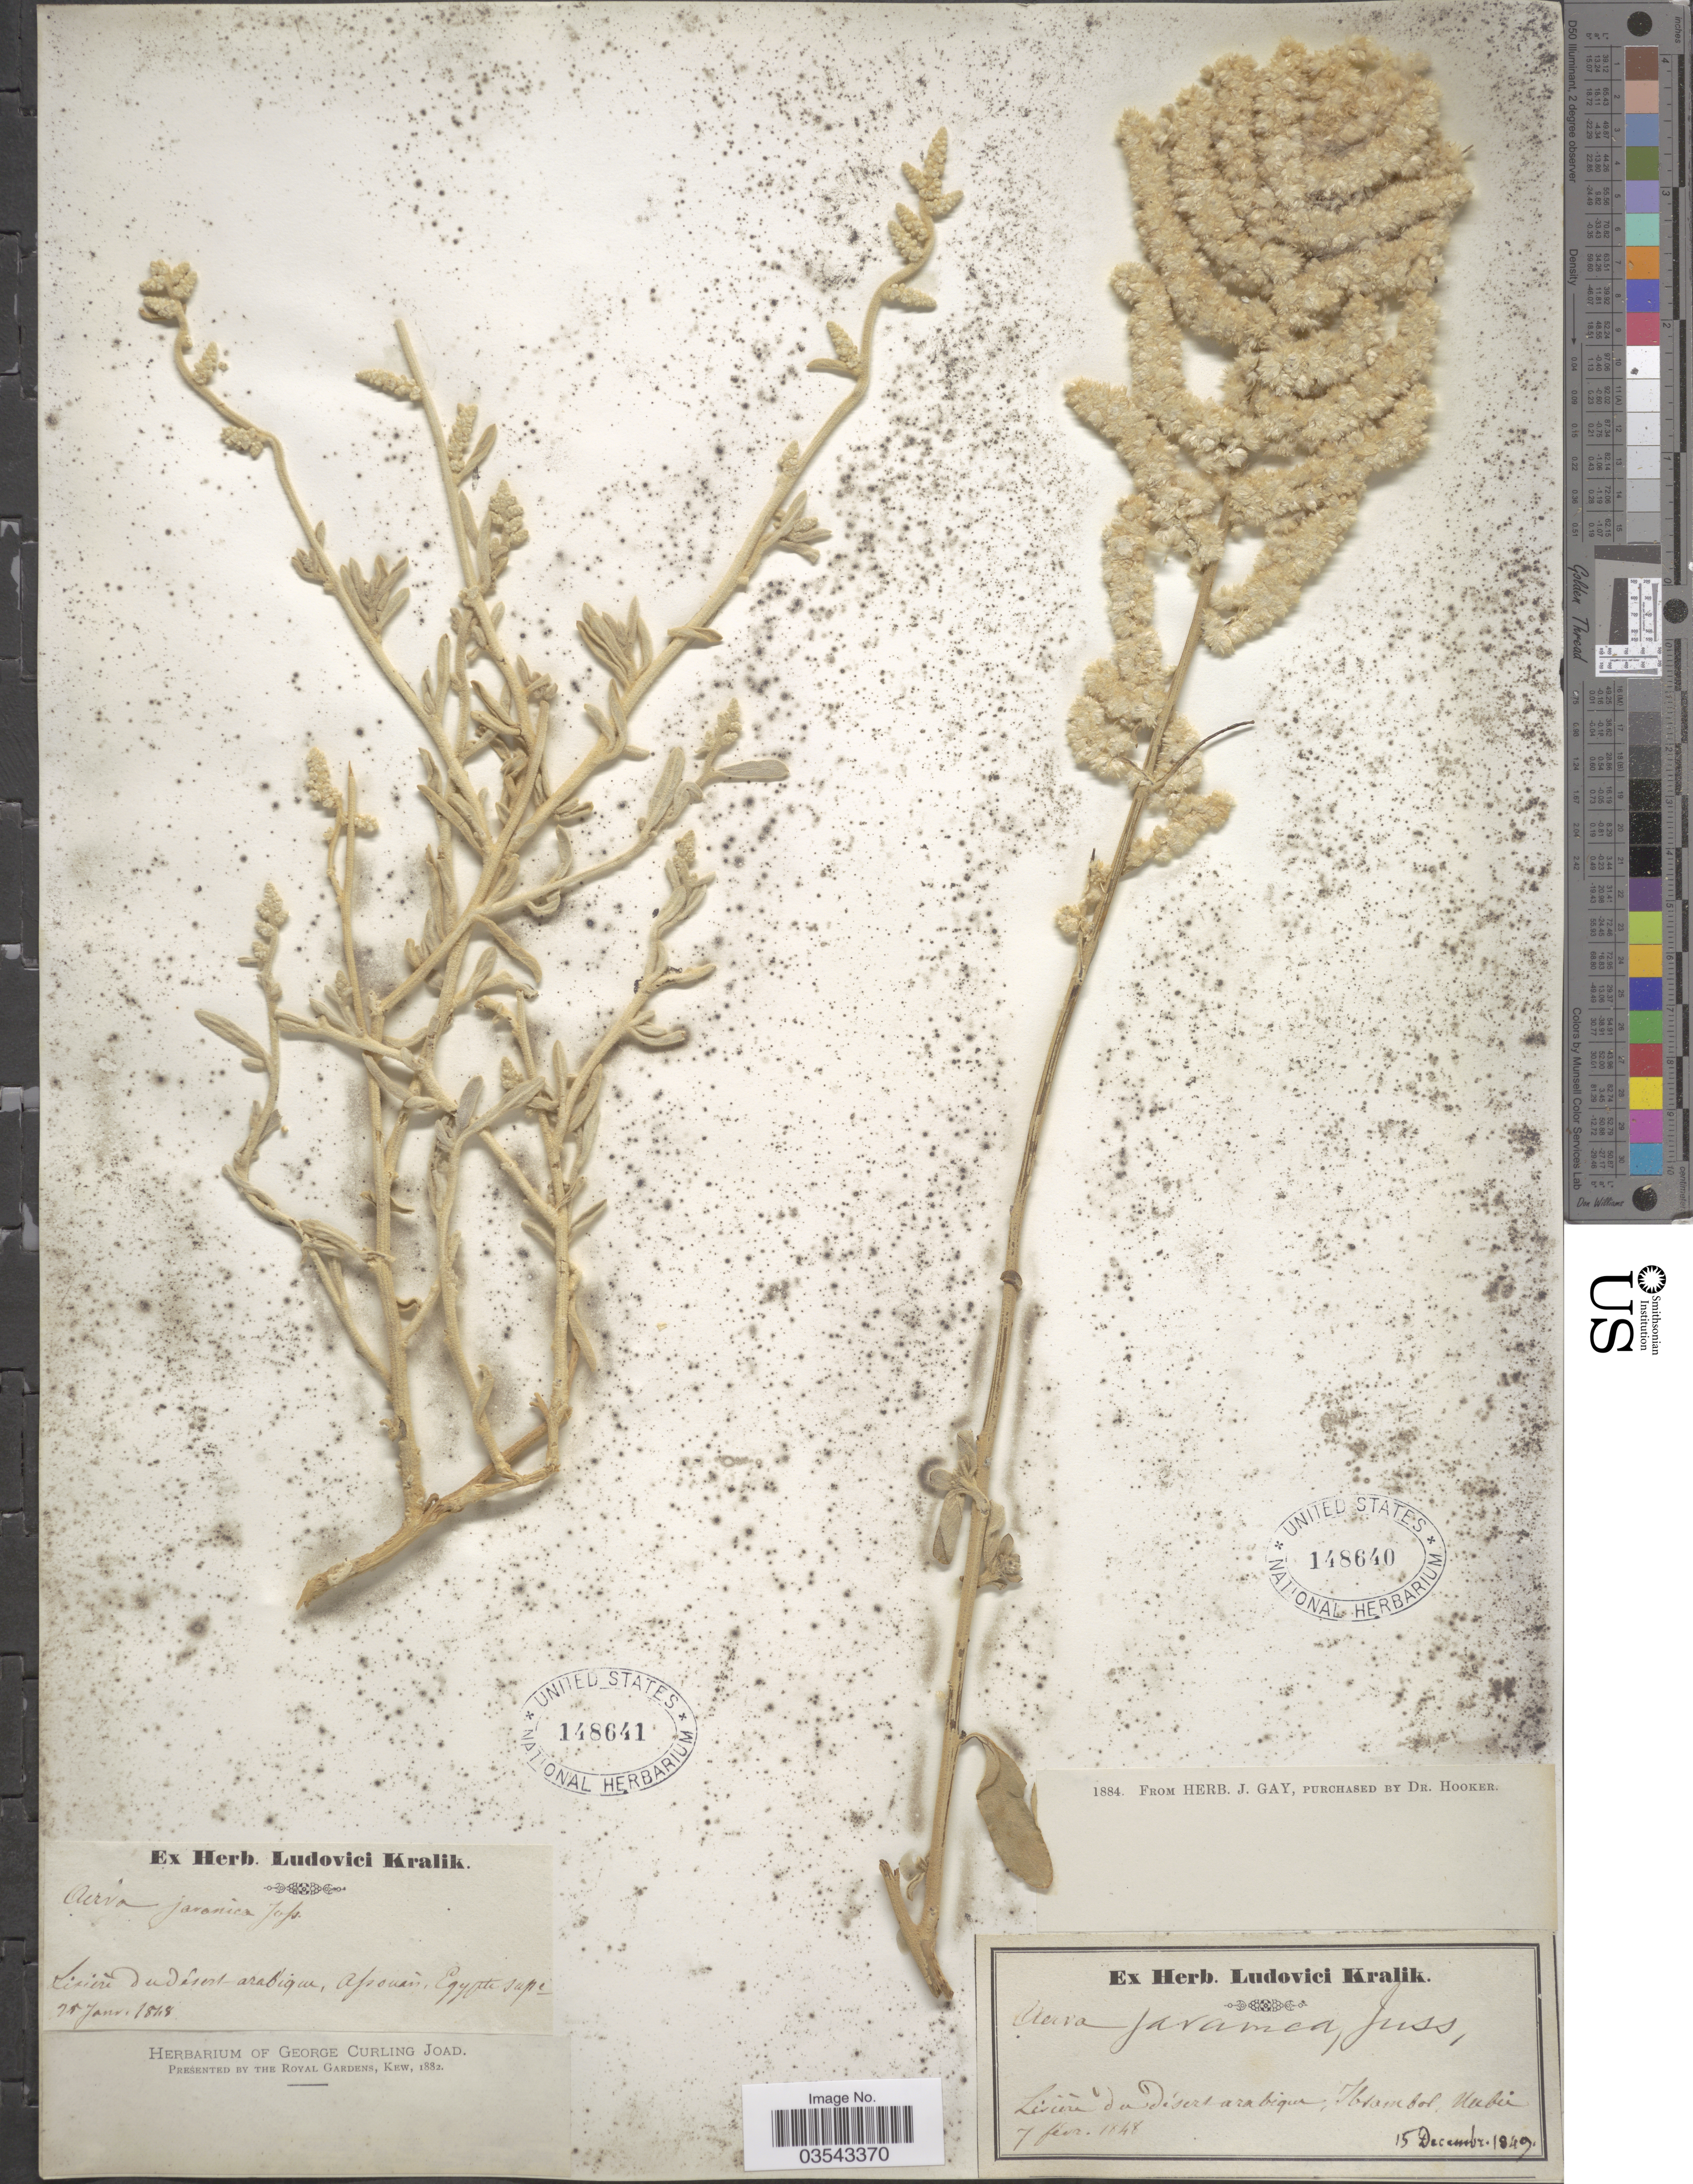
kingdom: Plantae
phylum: Tracheophyta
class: Magnoliopsida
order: Caryophyllales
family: Amaranthaceae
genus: Aerva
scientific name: Aerva javanica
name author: (Burm. f.) Juss. ex Schult.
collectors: ex herb. L. Kralik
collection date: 1848-02-07/1849-12-15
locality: Lisiére du desert arabique: Ibrambol [interpreted], Nubei.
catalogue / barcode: US 148640